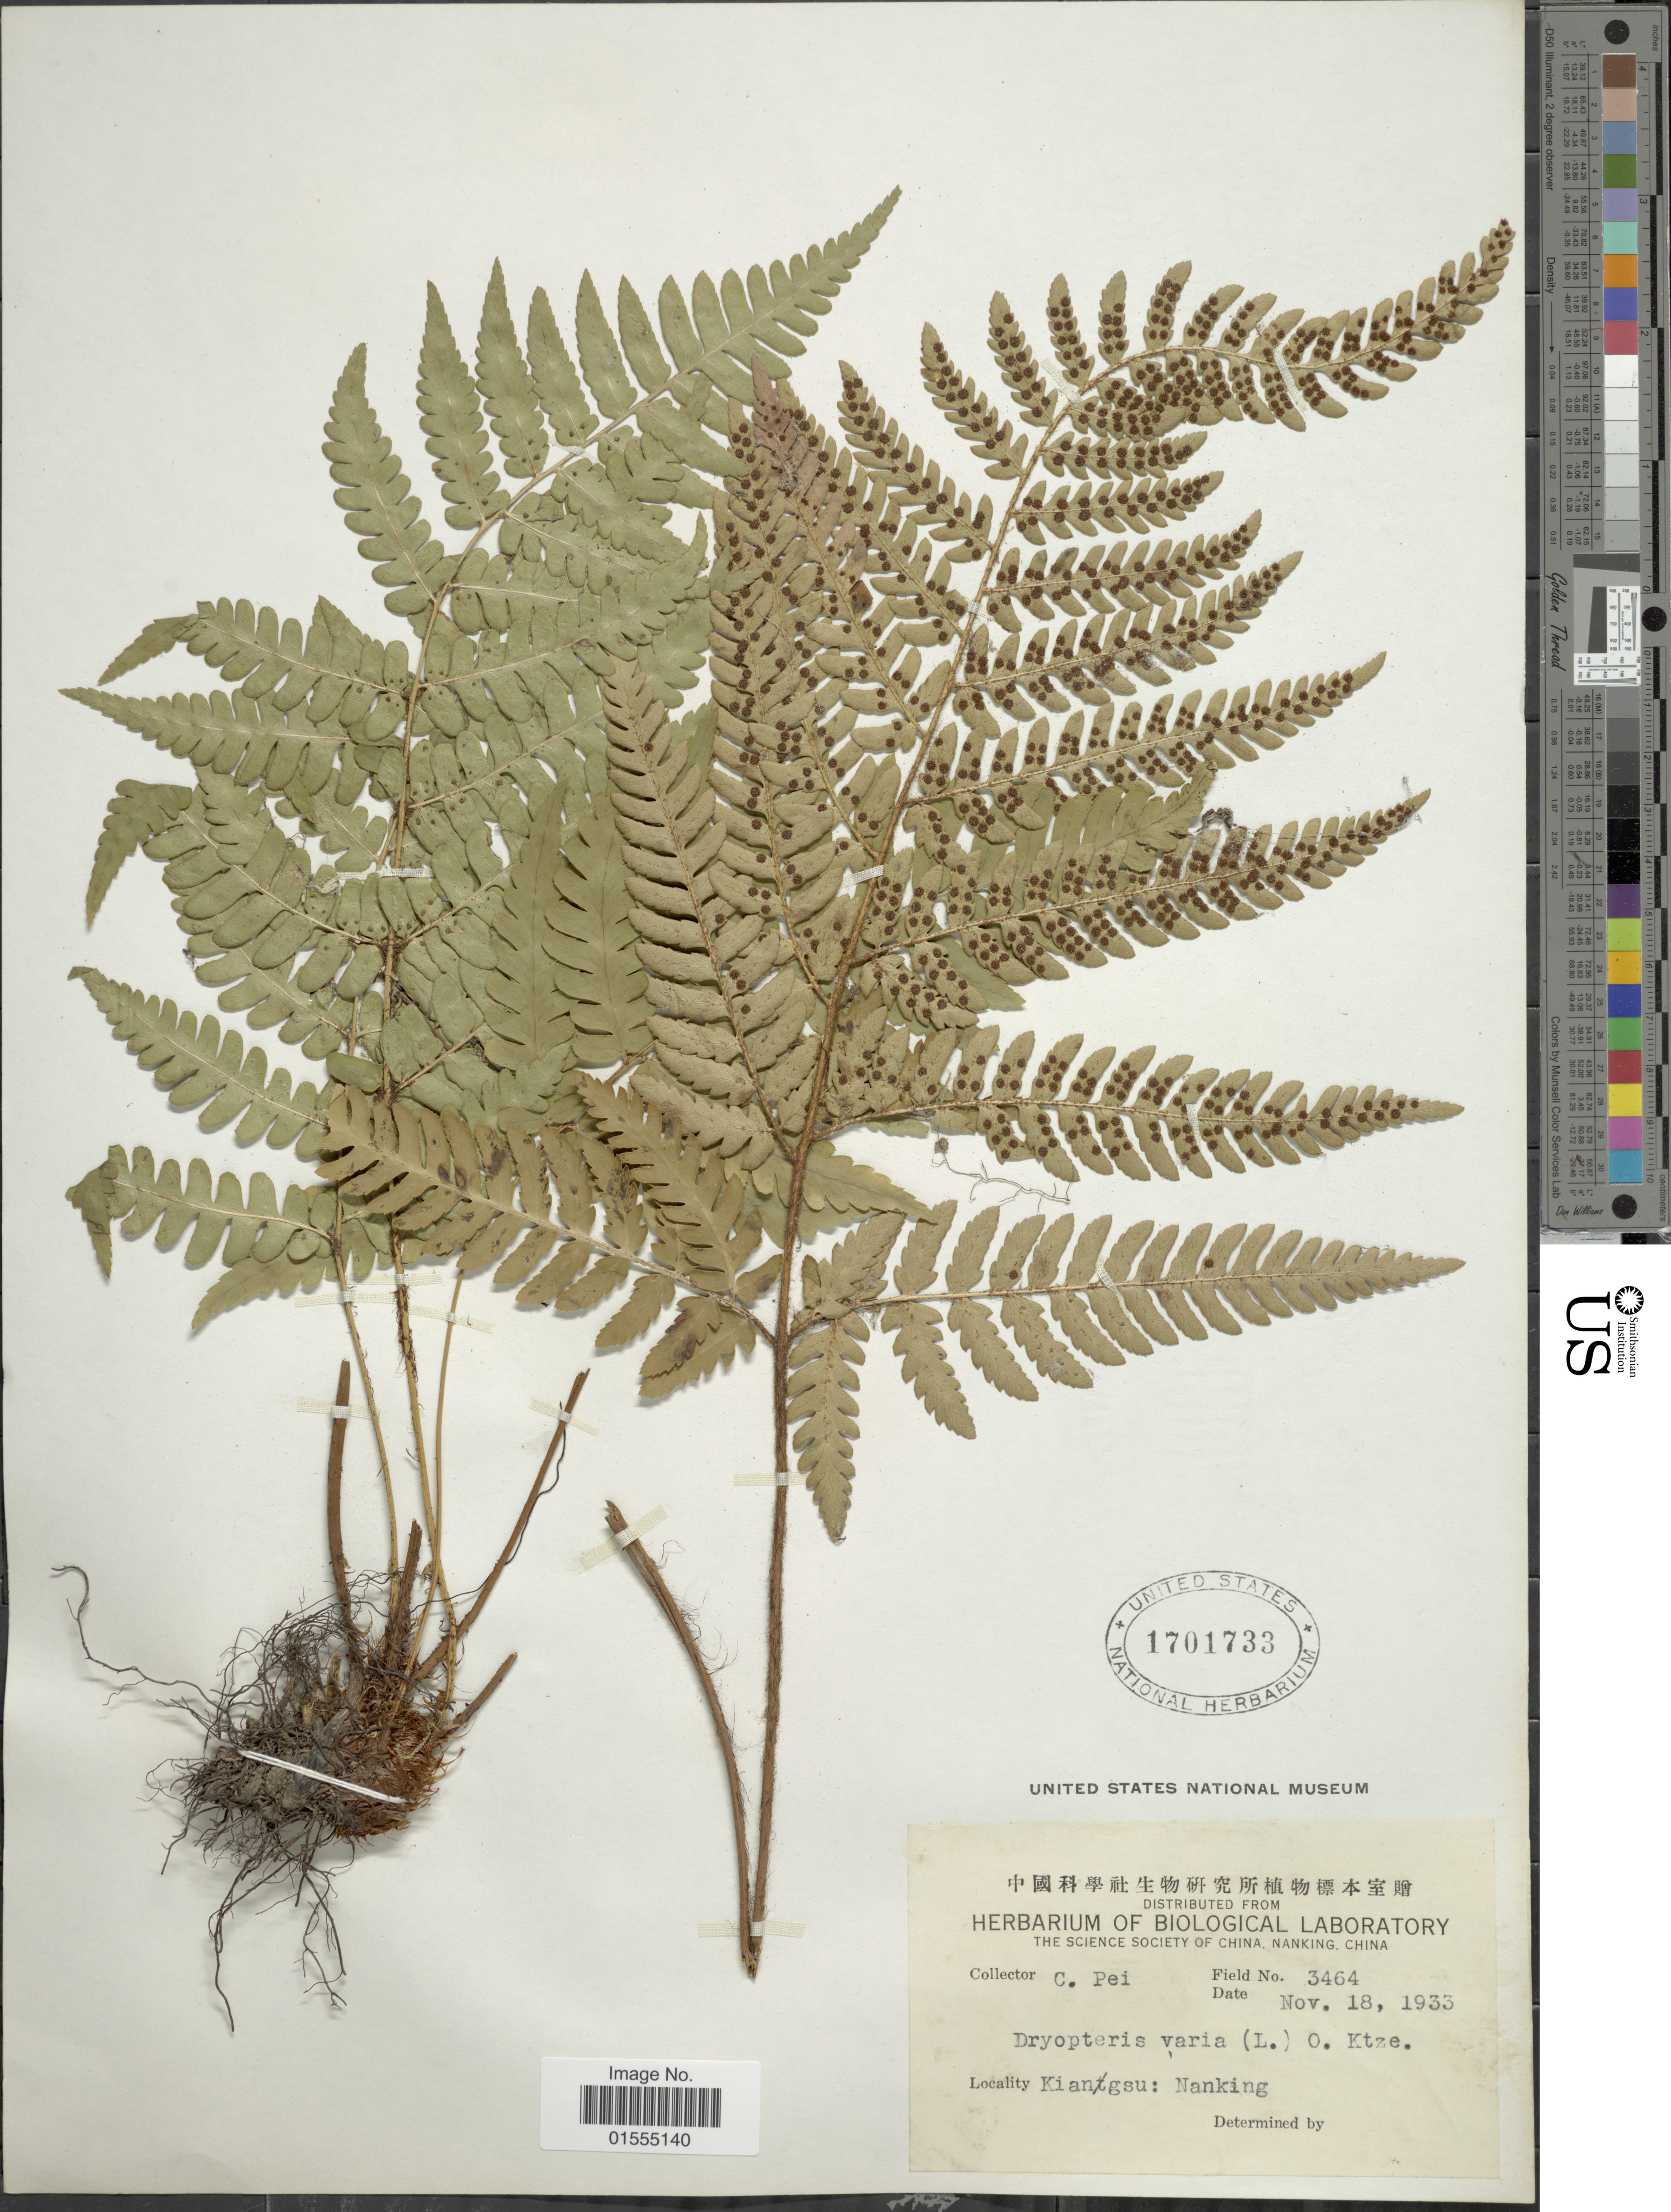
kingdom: Plantae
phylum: Tracheophyta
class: Polypodiopsida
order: Polypodiales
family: Dryopteridaceae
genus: Dryopteris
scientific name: Dryopteris varia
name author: (L.) Kuntze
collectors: C. P'ei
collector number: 3464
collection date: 1933-11-18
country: China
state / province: Jiangsu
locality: Kiangsu: Nanking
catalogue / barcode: US 1701733